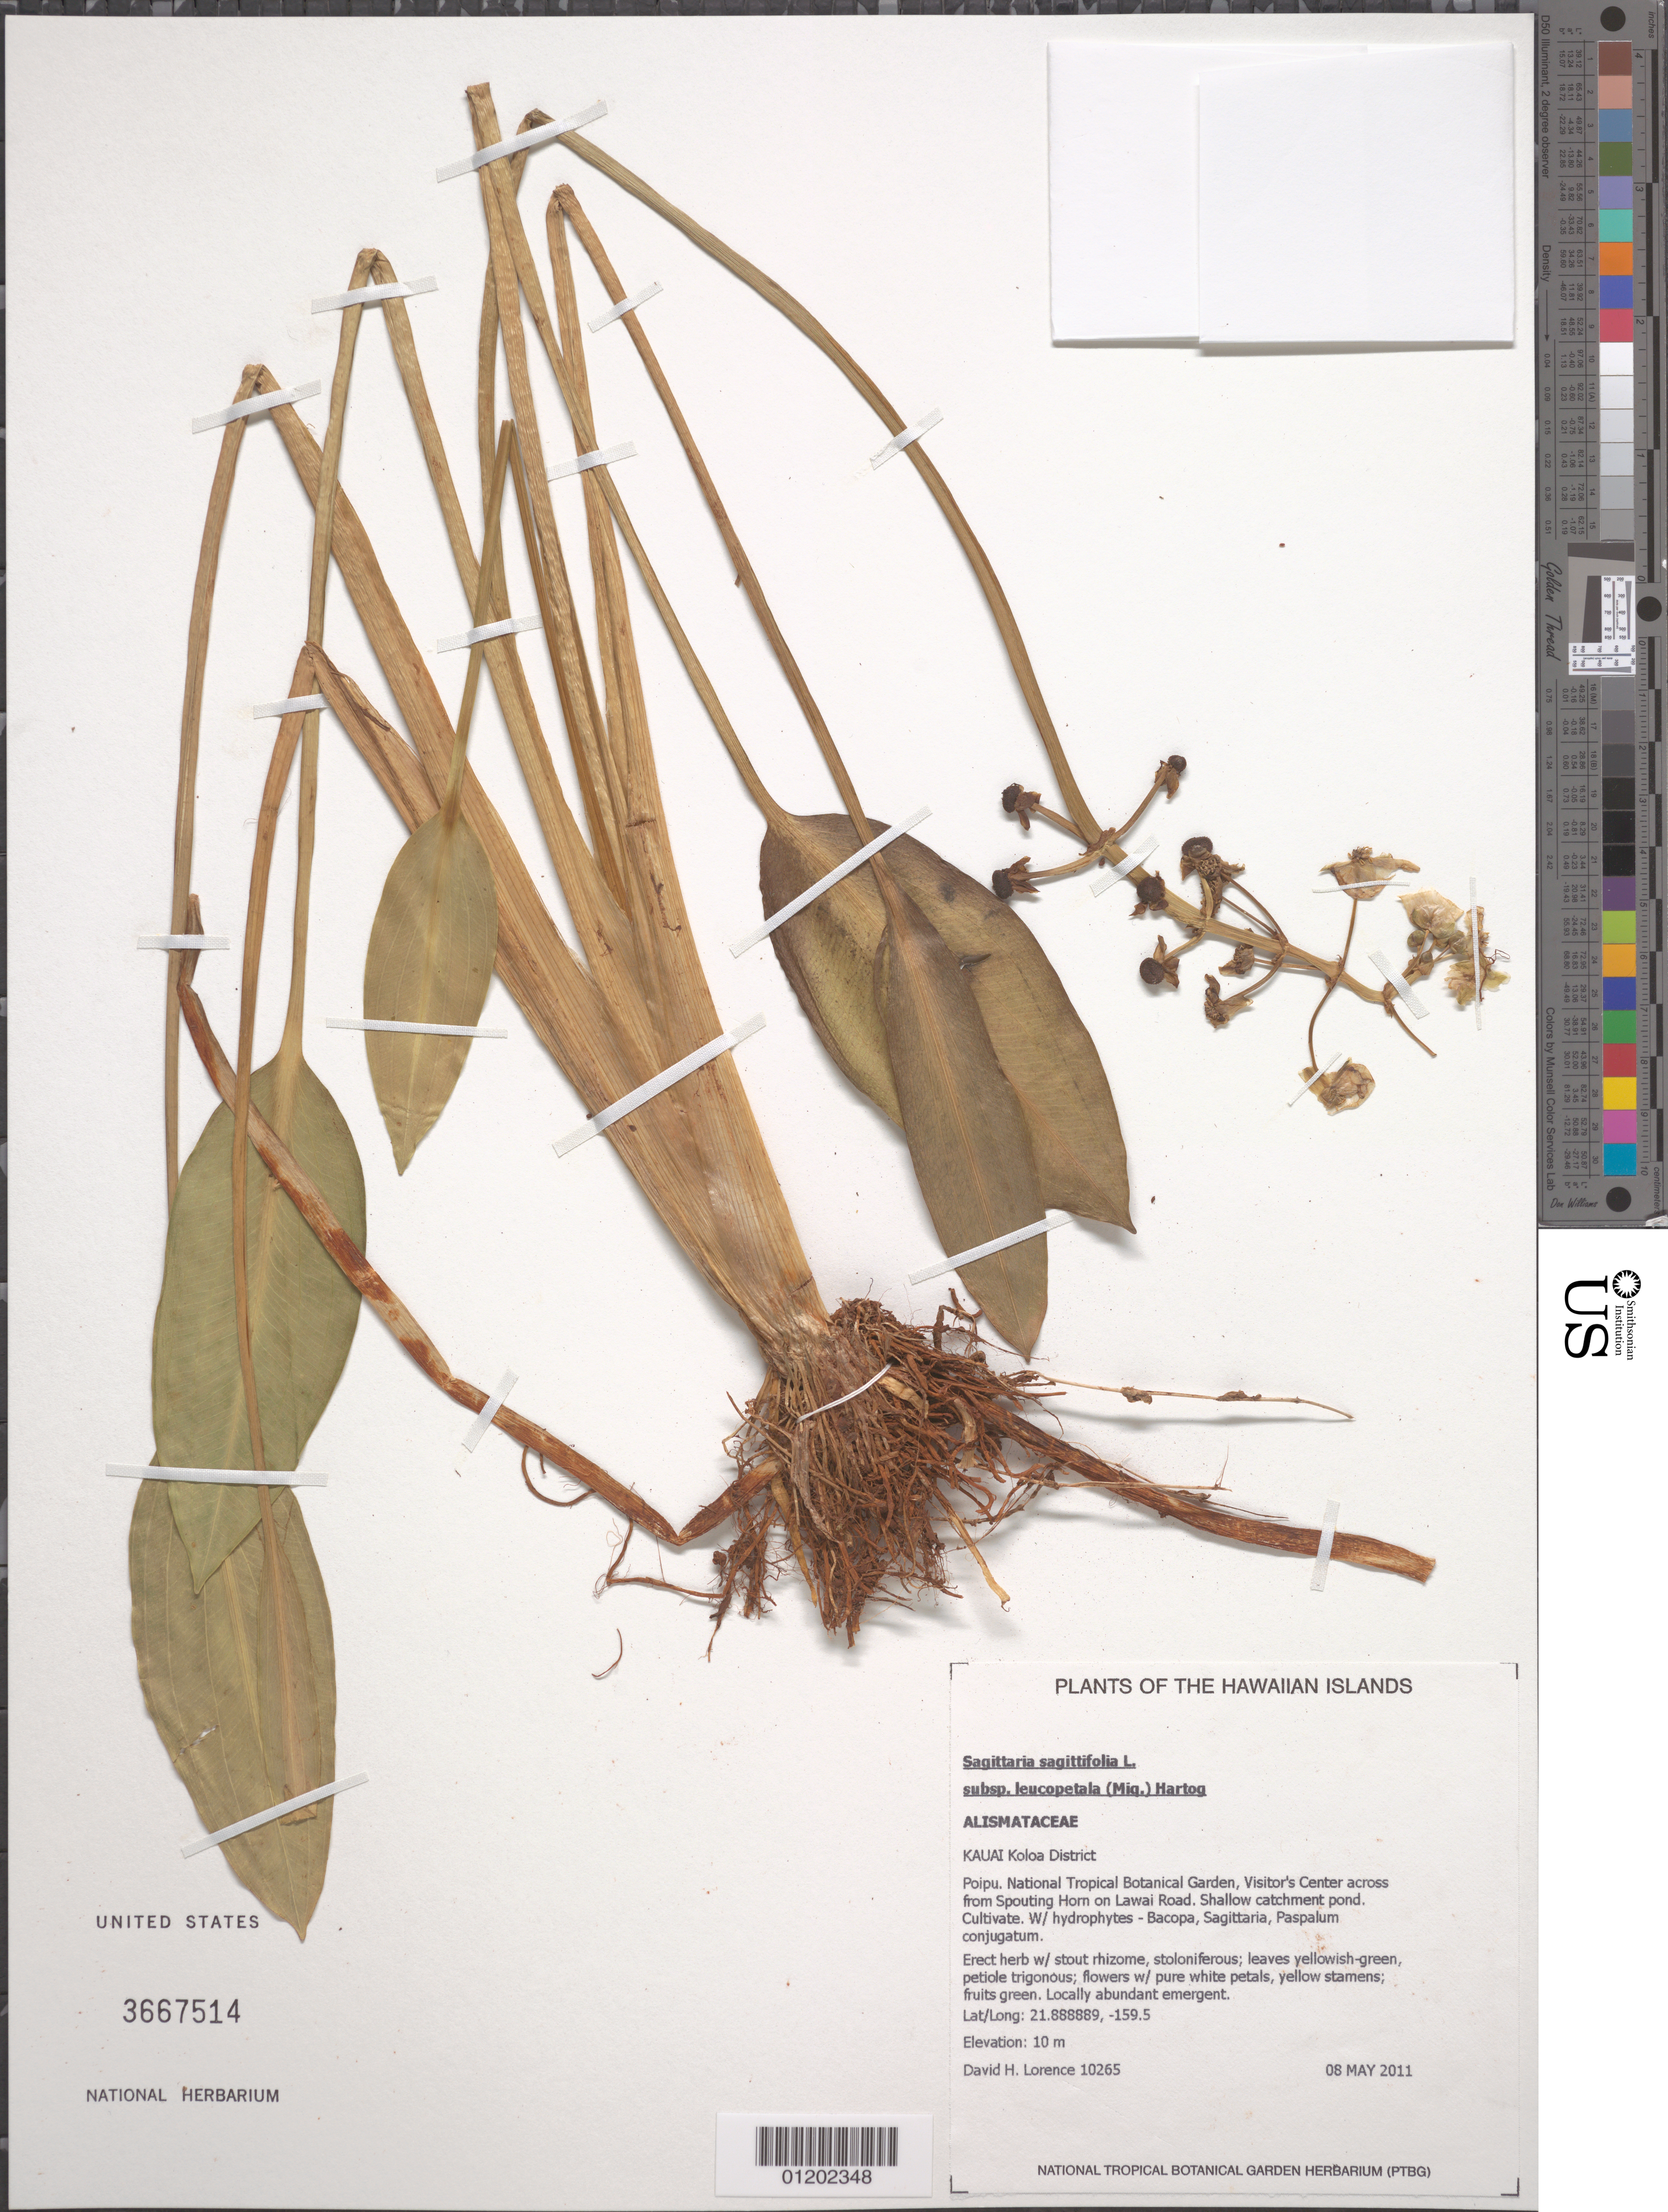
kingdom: Plantae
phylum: Tracheophyta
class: Liliopsida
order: Alismatales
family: Alismataceae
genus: Sagittaria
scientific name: Sagittaria sagittifolia subsp. leucopetala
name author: (Miq.) Hartog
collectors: D. Lorence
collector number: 10265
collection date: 2011-05-08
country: United States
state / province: Hawaii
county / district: Kauai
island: Kaua'i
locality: Poipu, National Tropical Botanical Garden, Visitor's Center across from Spouting Horn on Lawai Road.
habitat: Shallow catchment pond.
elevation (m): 10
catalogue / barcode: US 3667514